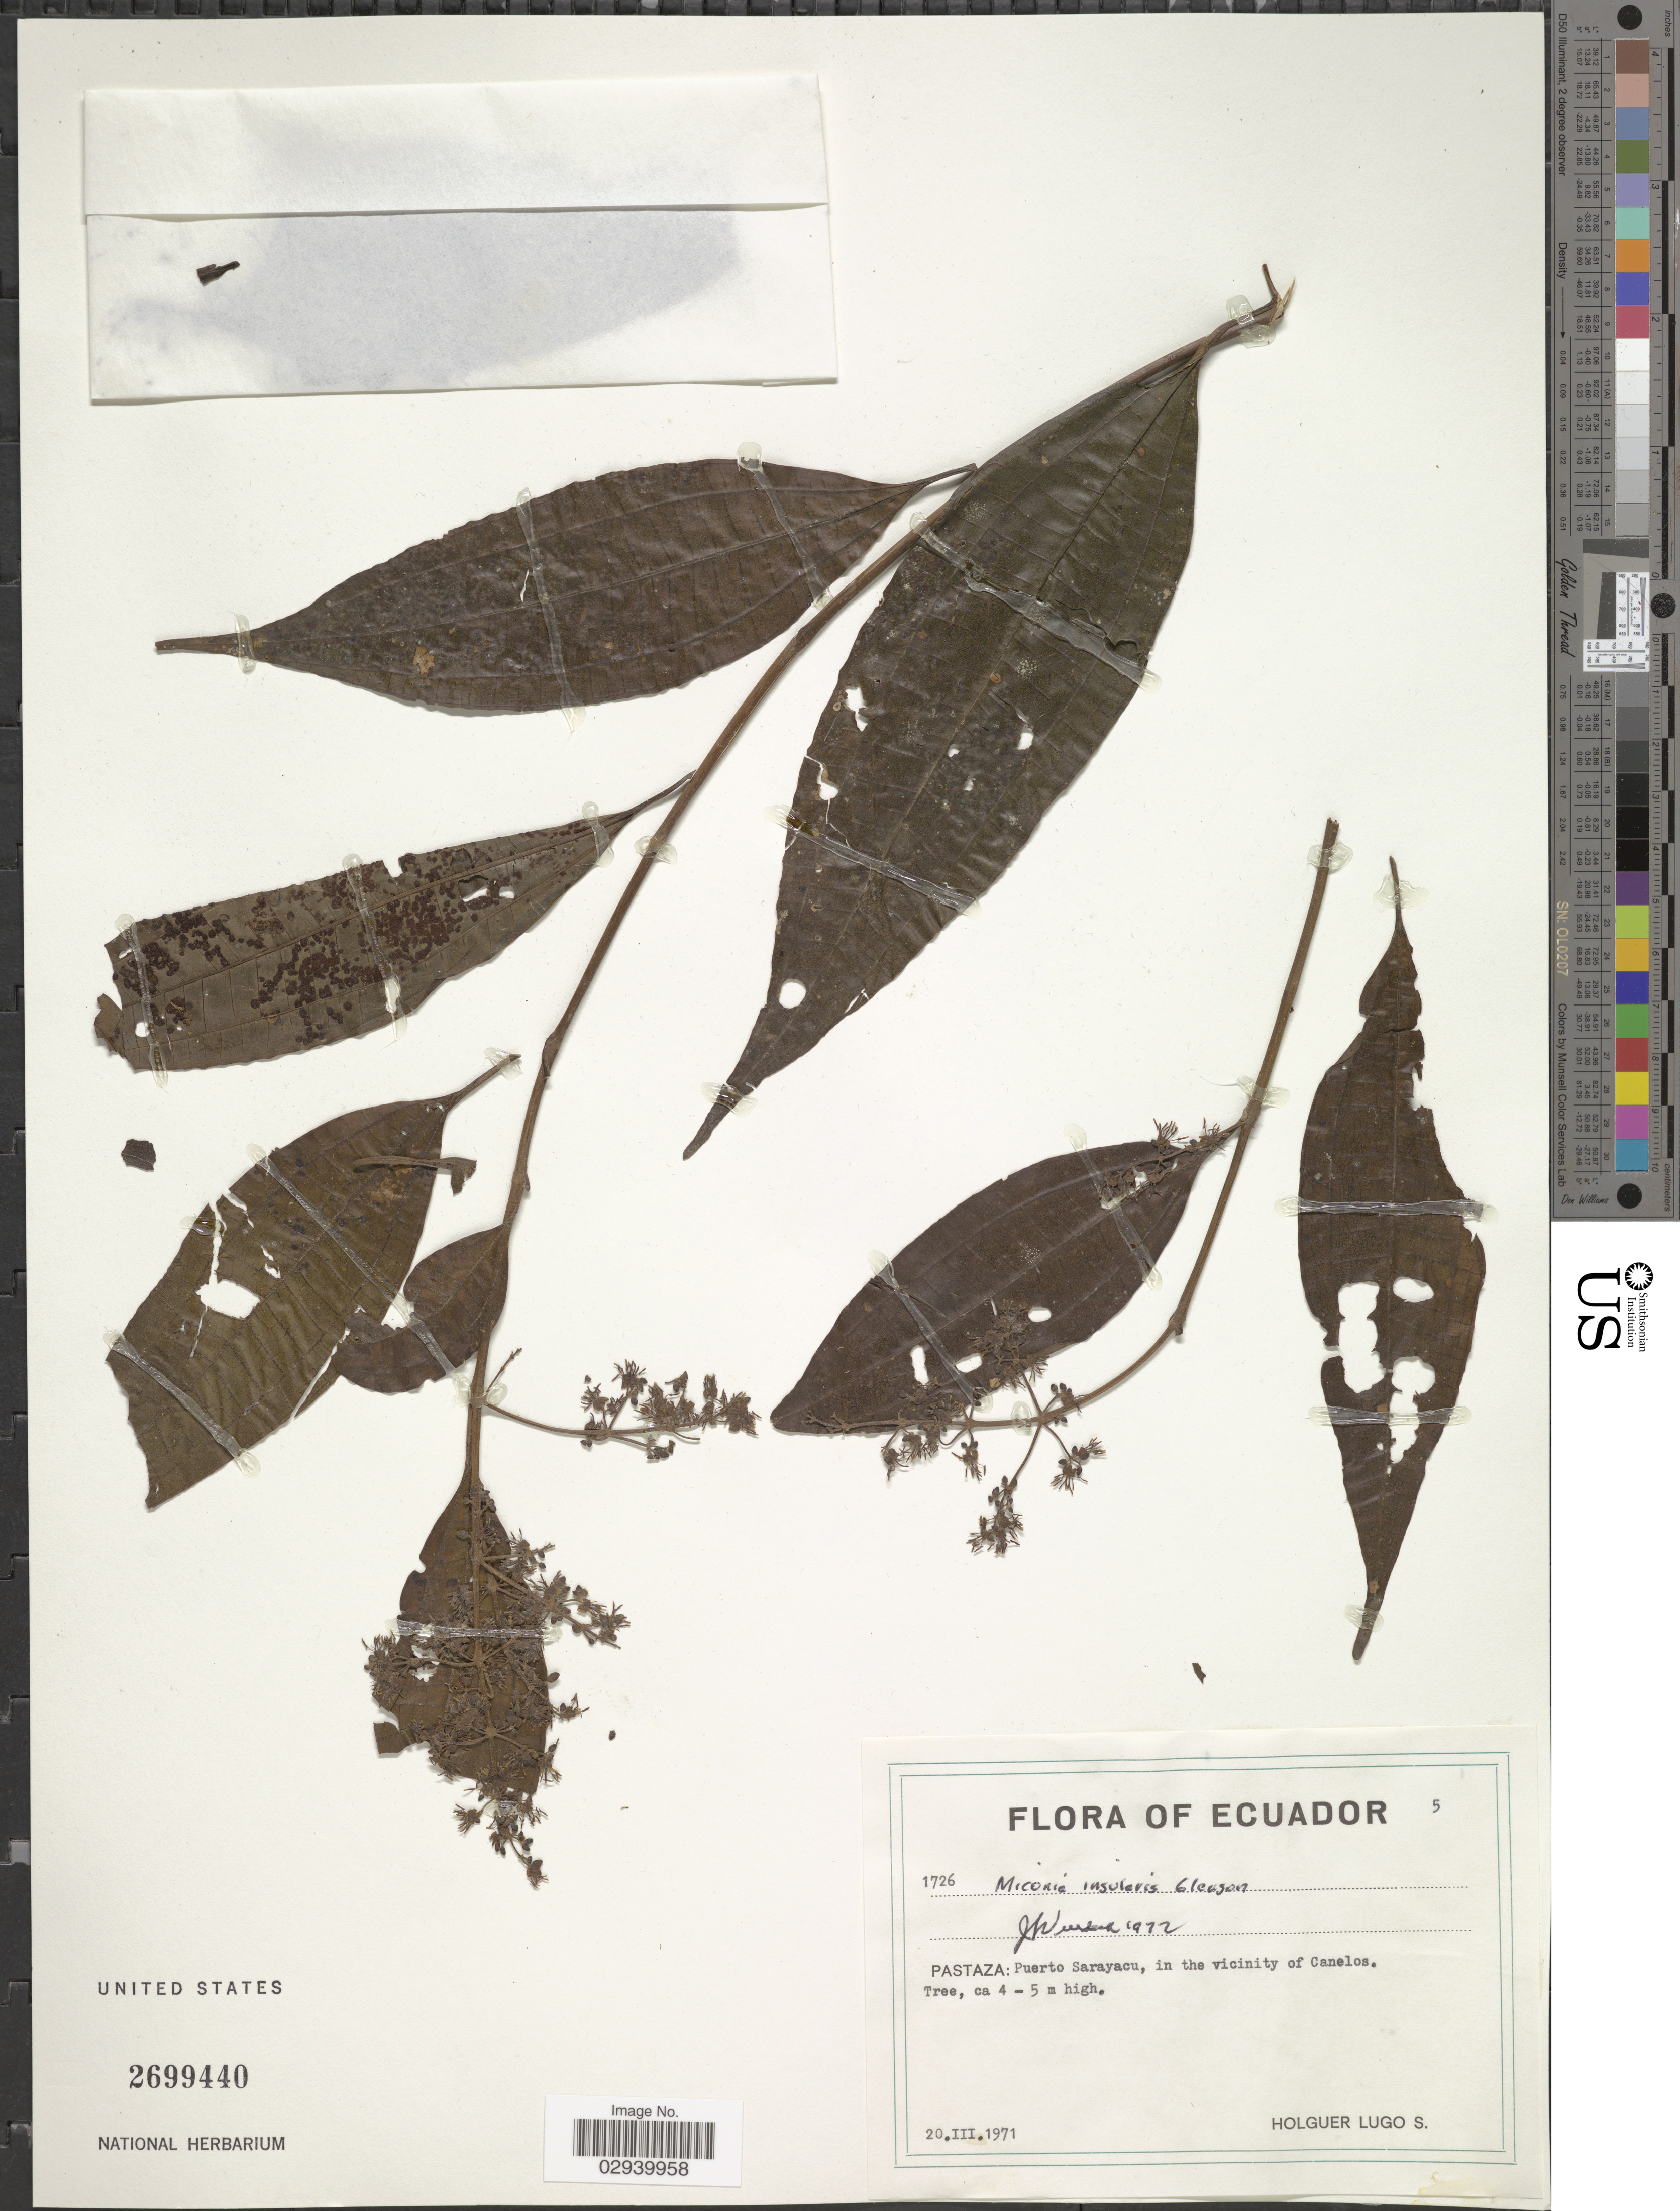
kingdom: Plantae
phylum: Tracheophyta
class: Magnoliopsida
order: Myrtales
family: Melastomataceae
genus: Miconia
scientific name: Miconia insularis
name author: Gleason in I.M. Johnst.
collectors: H. Lugo S.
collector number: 1726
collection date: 1971-03-20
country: Ecuador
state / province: Pastaza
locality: Puerto Sarayacu, in the vicinity of Canelos.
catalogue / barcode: US 2699440